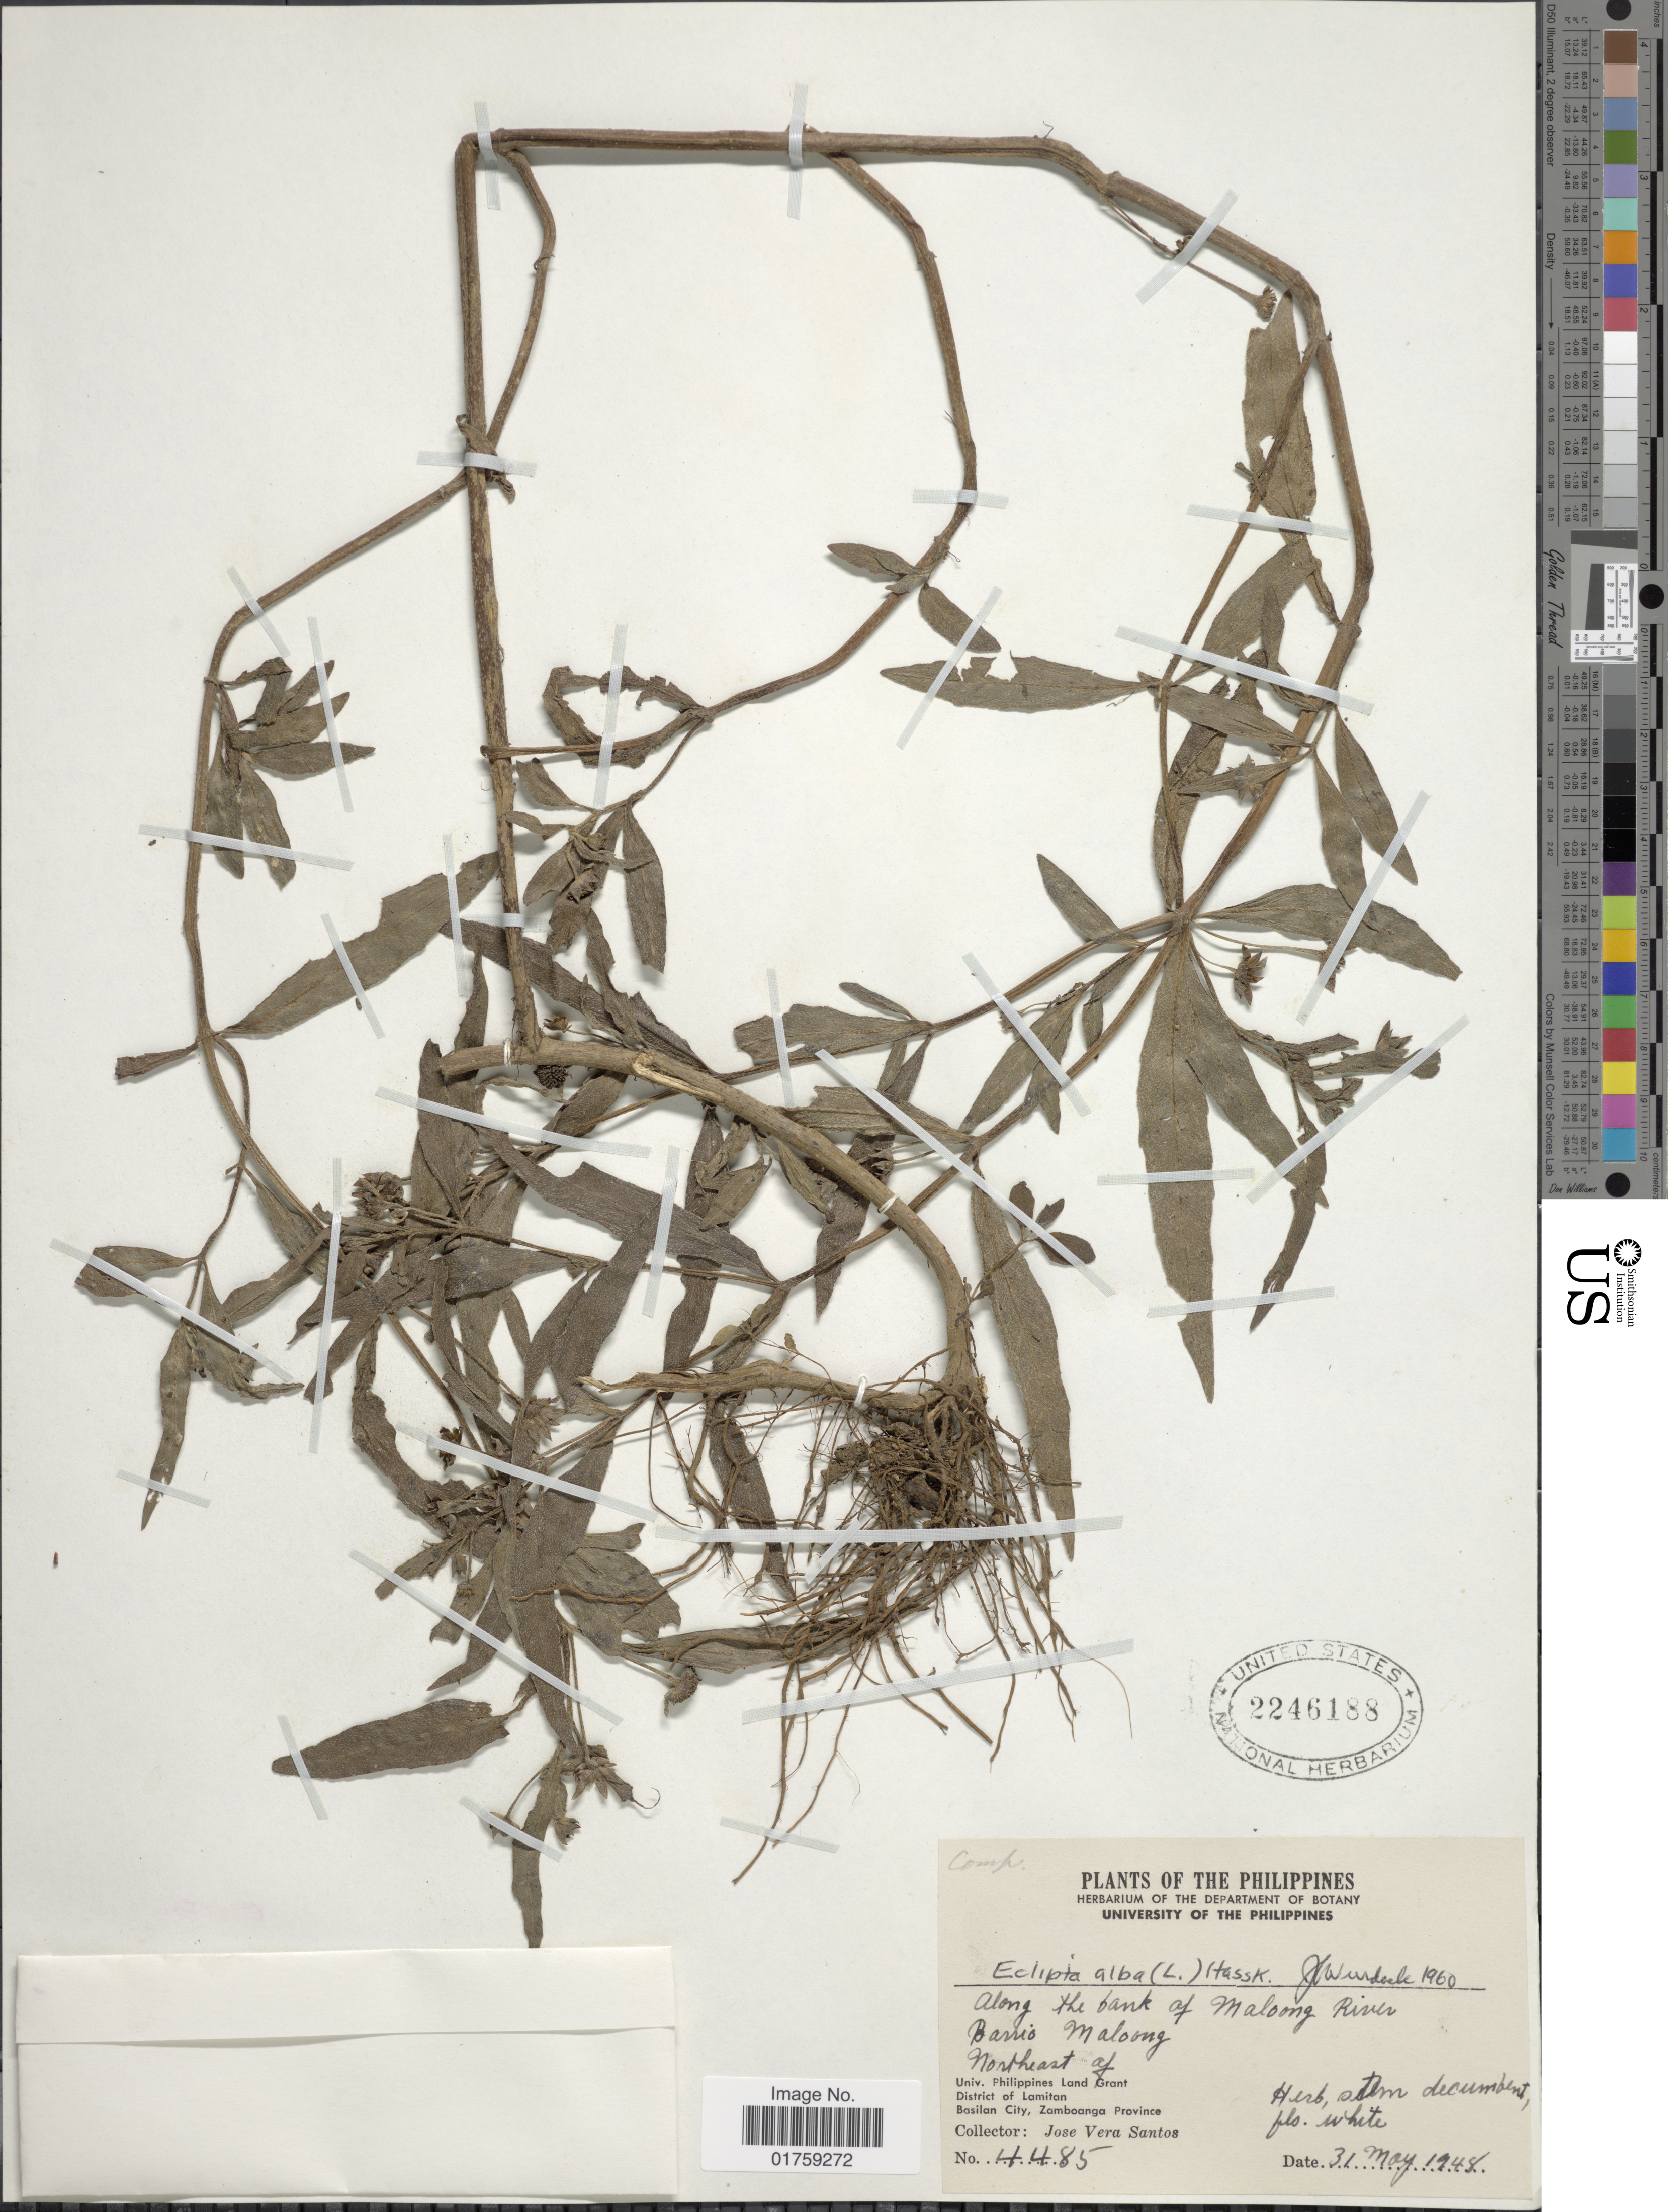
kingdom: Plantae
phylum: Tracheophyta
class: Magnoliopsida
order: Asterales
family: Asteraceae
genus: Eclipta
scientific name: Eclipta alba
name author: (L.) Hassk.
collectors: J. V. Santos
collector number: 4485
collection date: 1948-05-31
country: Philippines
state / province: Muslim Mindanao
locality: Barrio Maloan. Northeast of univ. Philippines Land Grant. District of Lamitan, Basilan City, Zamboanga Province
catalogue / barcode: US 2246188